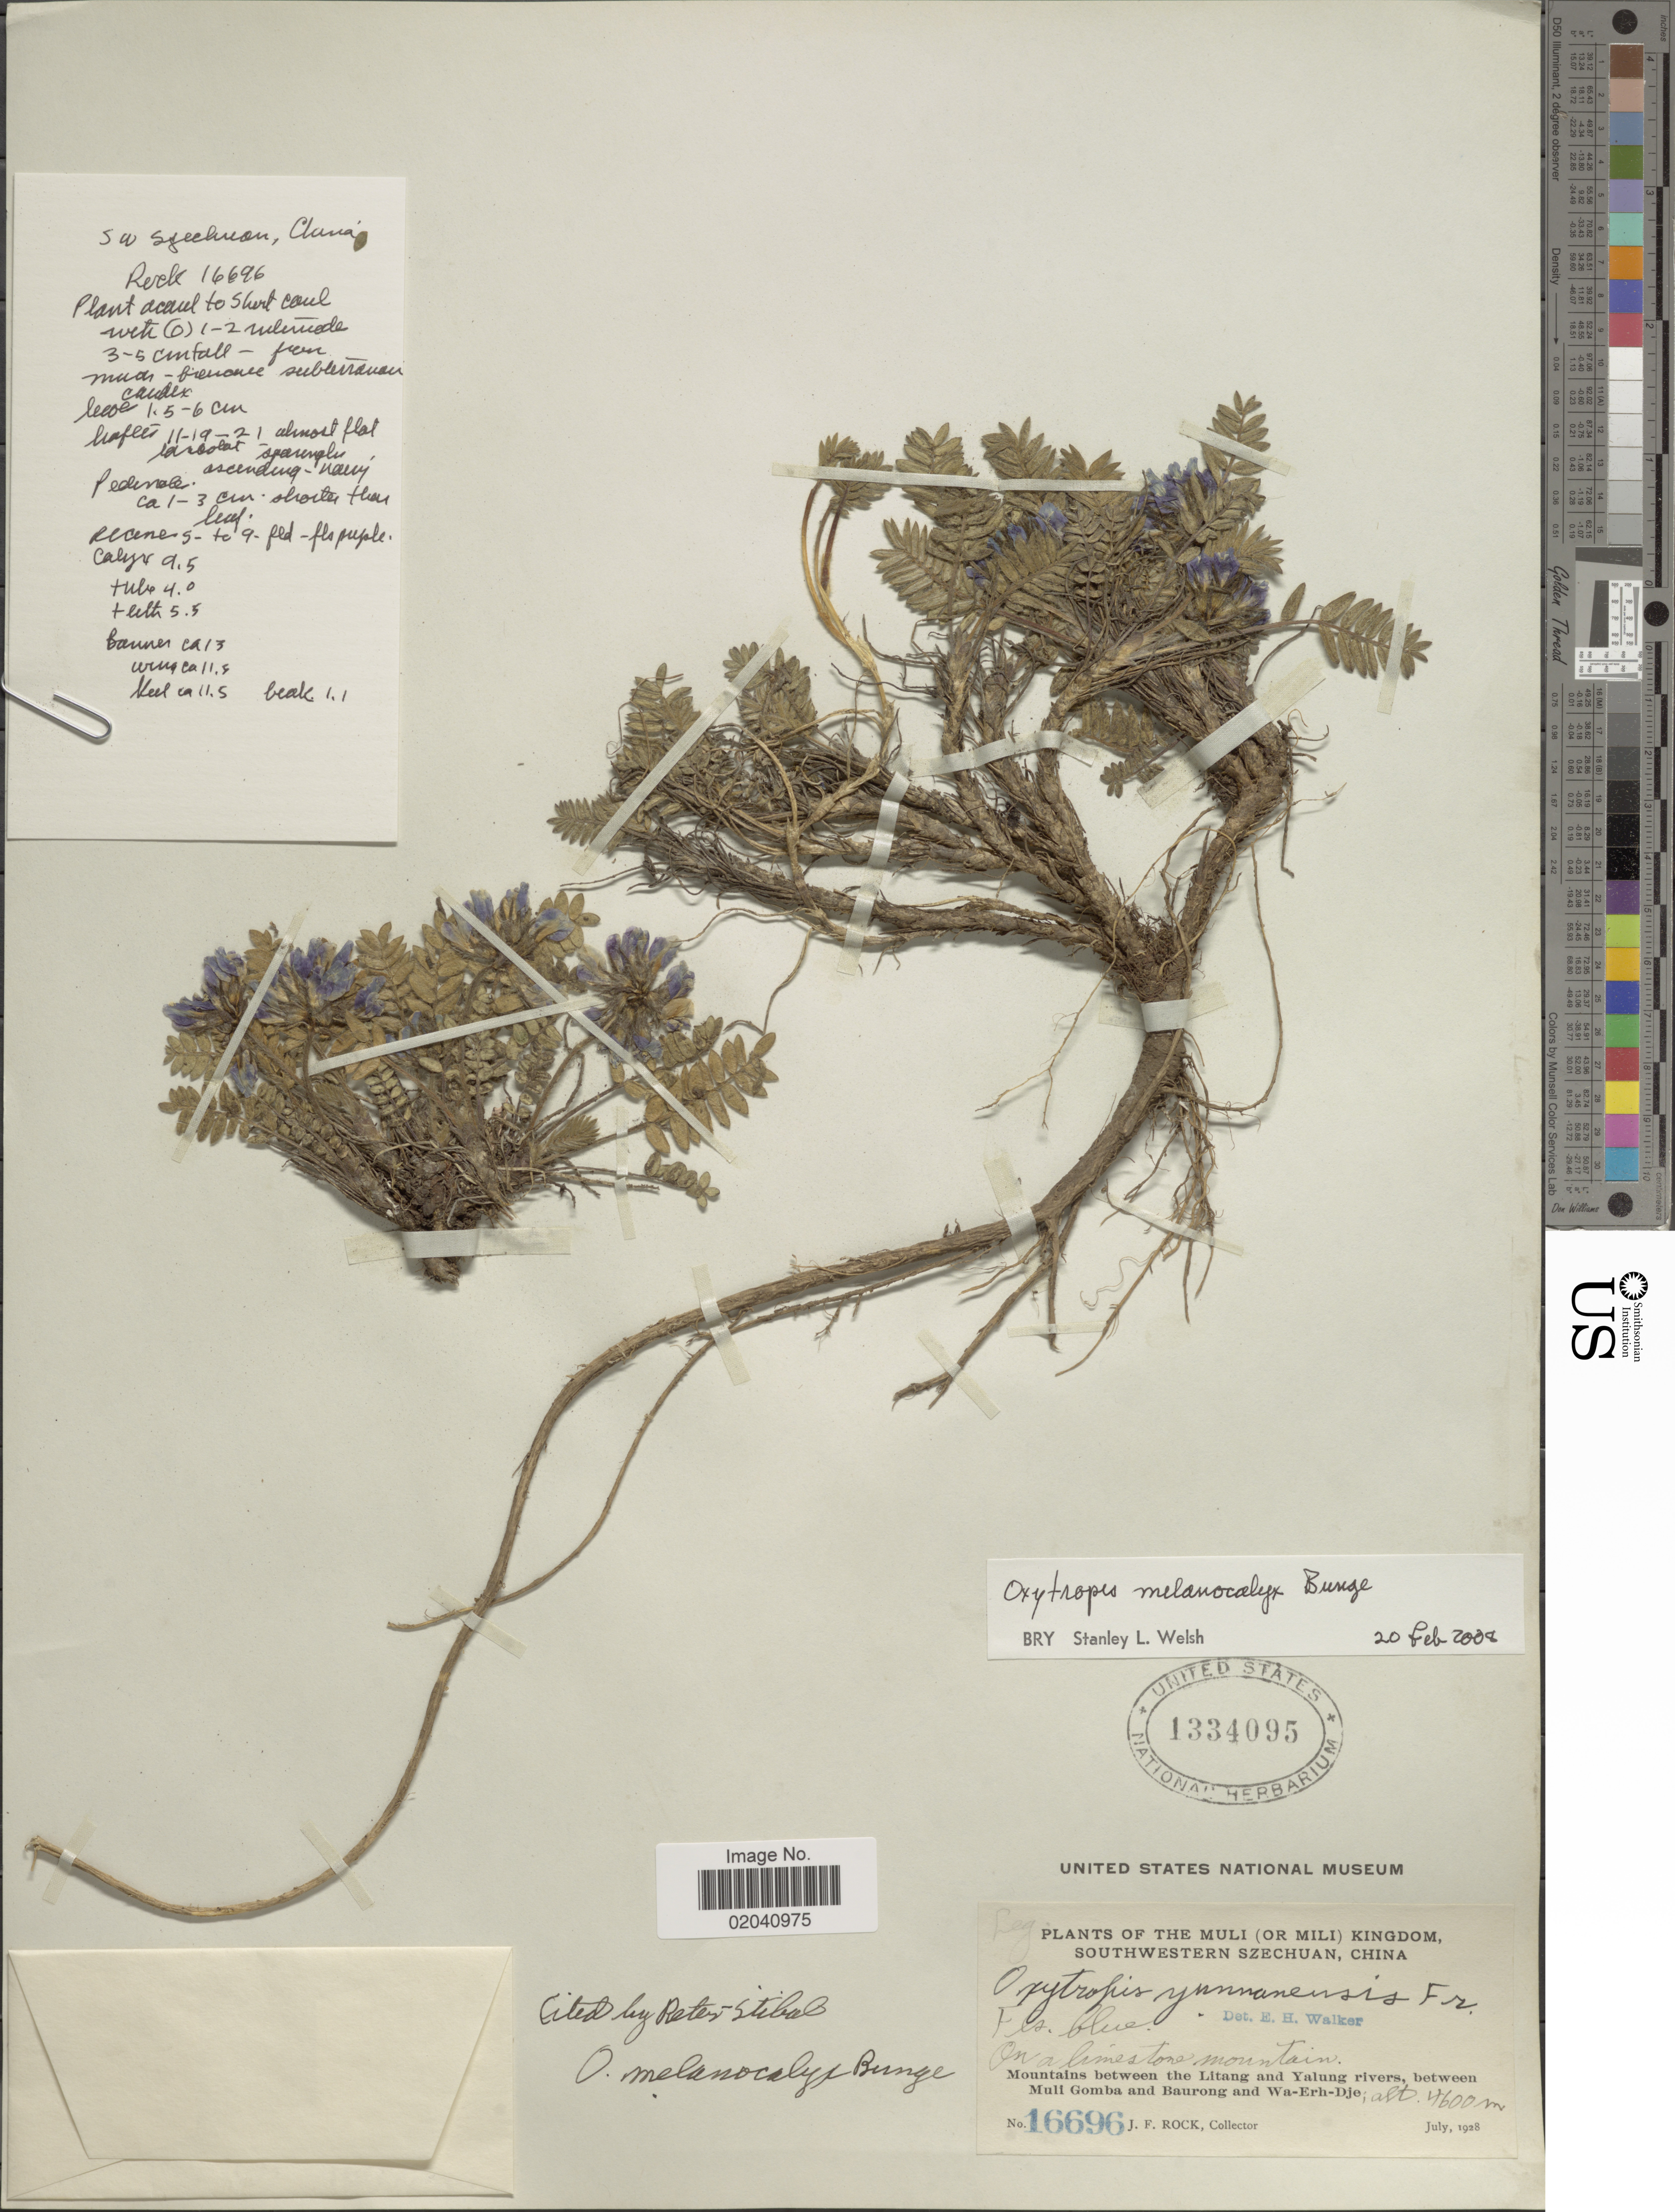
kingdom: Plantae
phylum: Tracheophyta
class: Magnoliopsida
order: Fabales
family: Fabaceae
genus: Oxytropis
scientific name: Oxytropis melanocalyx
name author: Bunge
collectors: J. Rock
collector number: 16696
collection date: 1928-07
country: China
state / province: Sichuan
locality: The Muli (or Mili) Kingdom, southwestern Szechuan, on a limestone mountain, mountains between the Litang and Yalung rivers, between Mului Gomba and Baurong and Wa-Erh-dje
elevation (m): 4600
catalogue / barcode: US 1334095